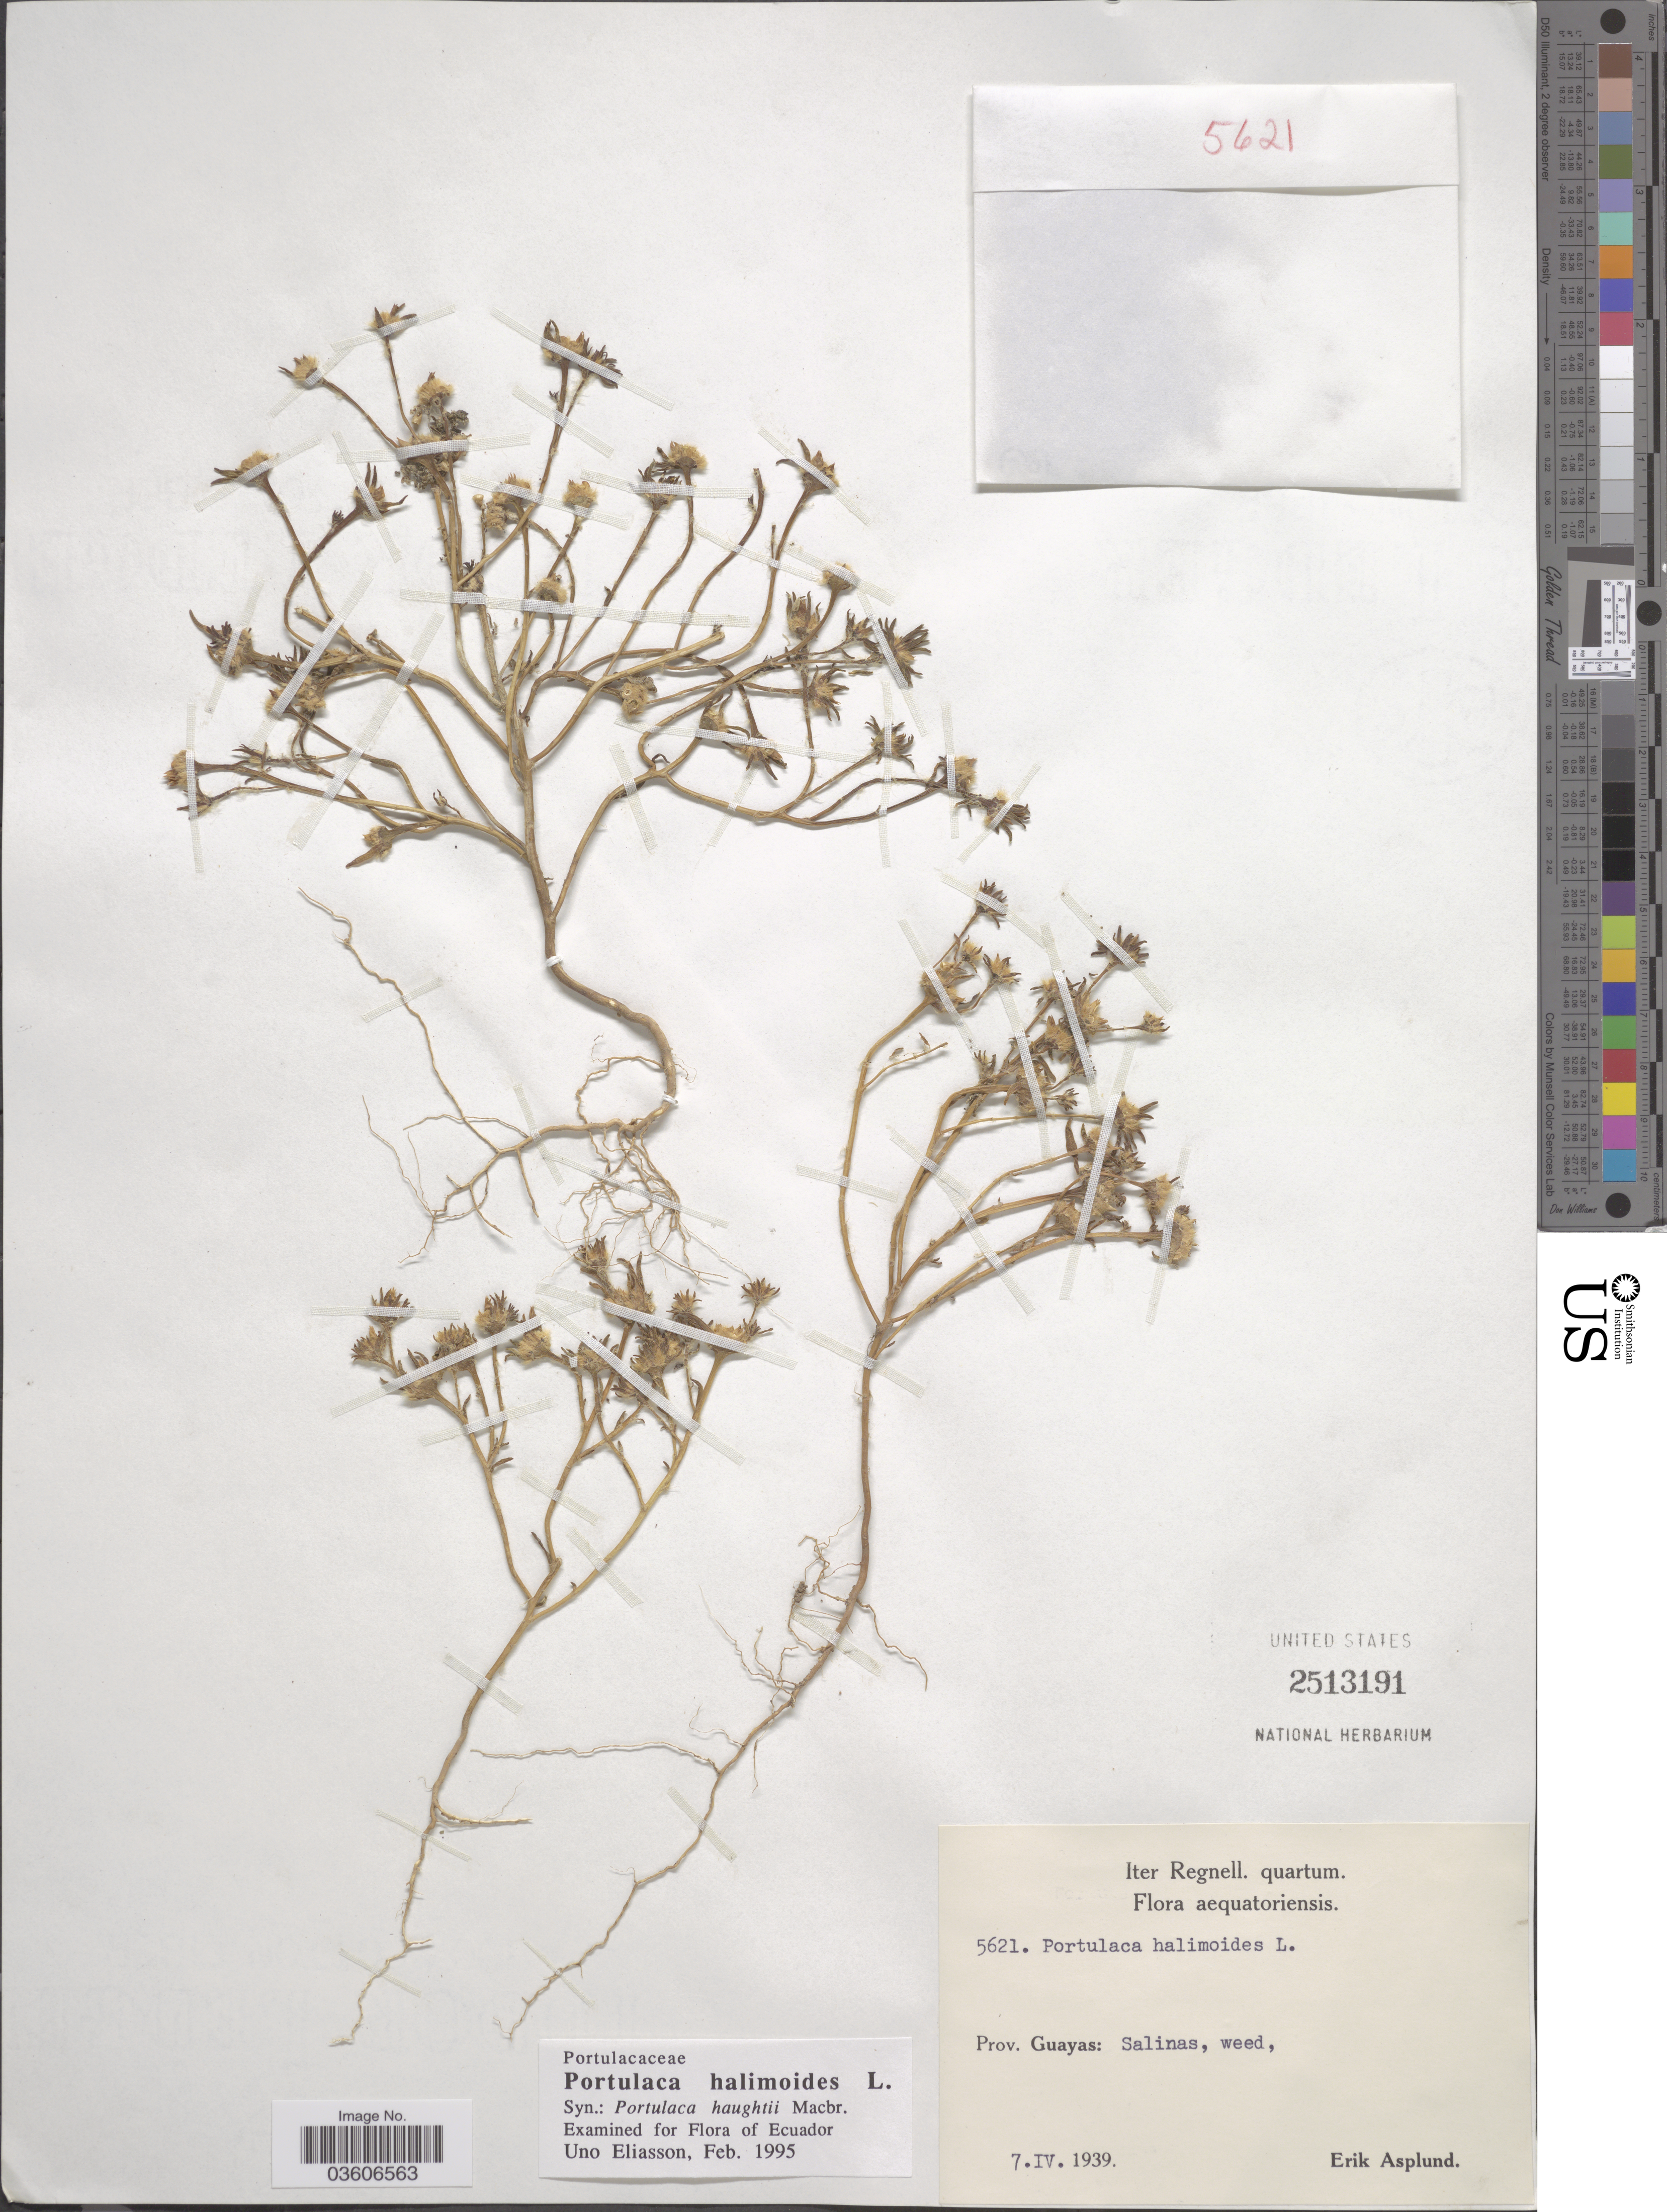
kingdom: Plantae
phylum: Tracheophyta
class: Magnoliopsida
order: Caryophyllales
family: Portulacaceae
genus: Portulaca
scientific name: Portulaca halimoides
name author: L.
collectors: E. Asplund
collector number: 5621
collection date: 1939-04-07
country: Ecuador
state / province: Guayas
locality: Salinas.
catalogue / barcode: US 2513191